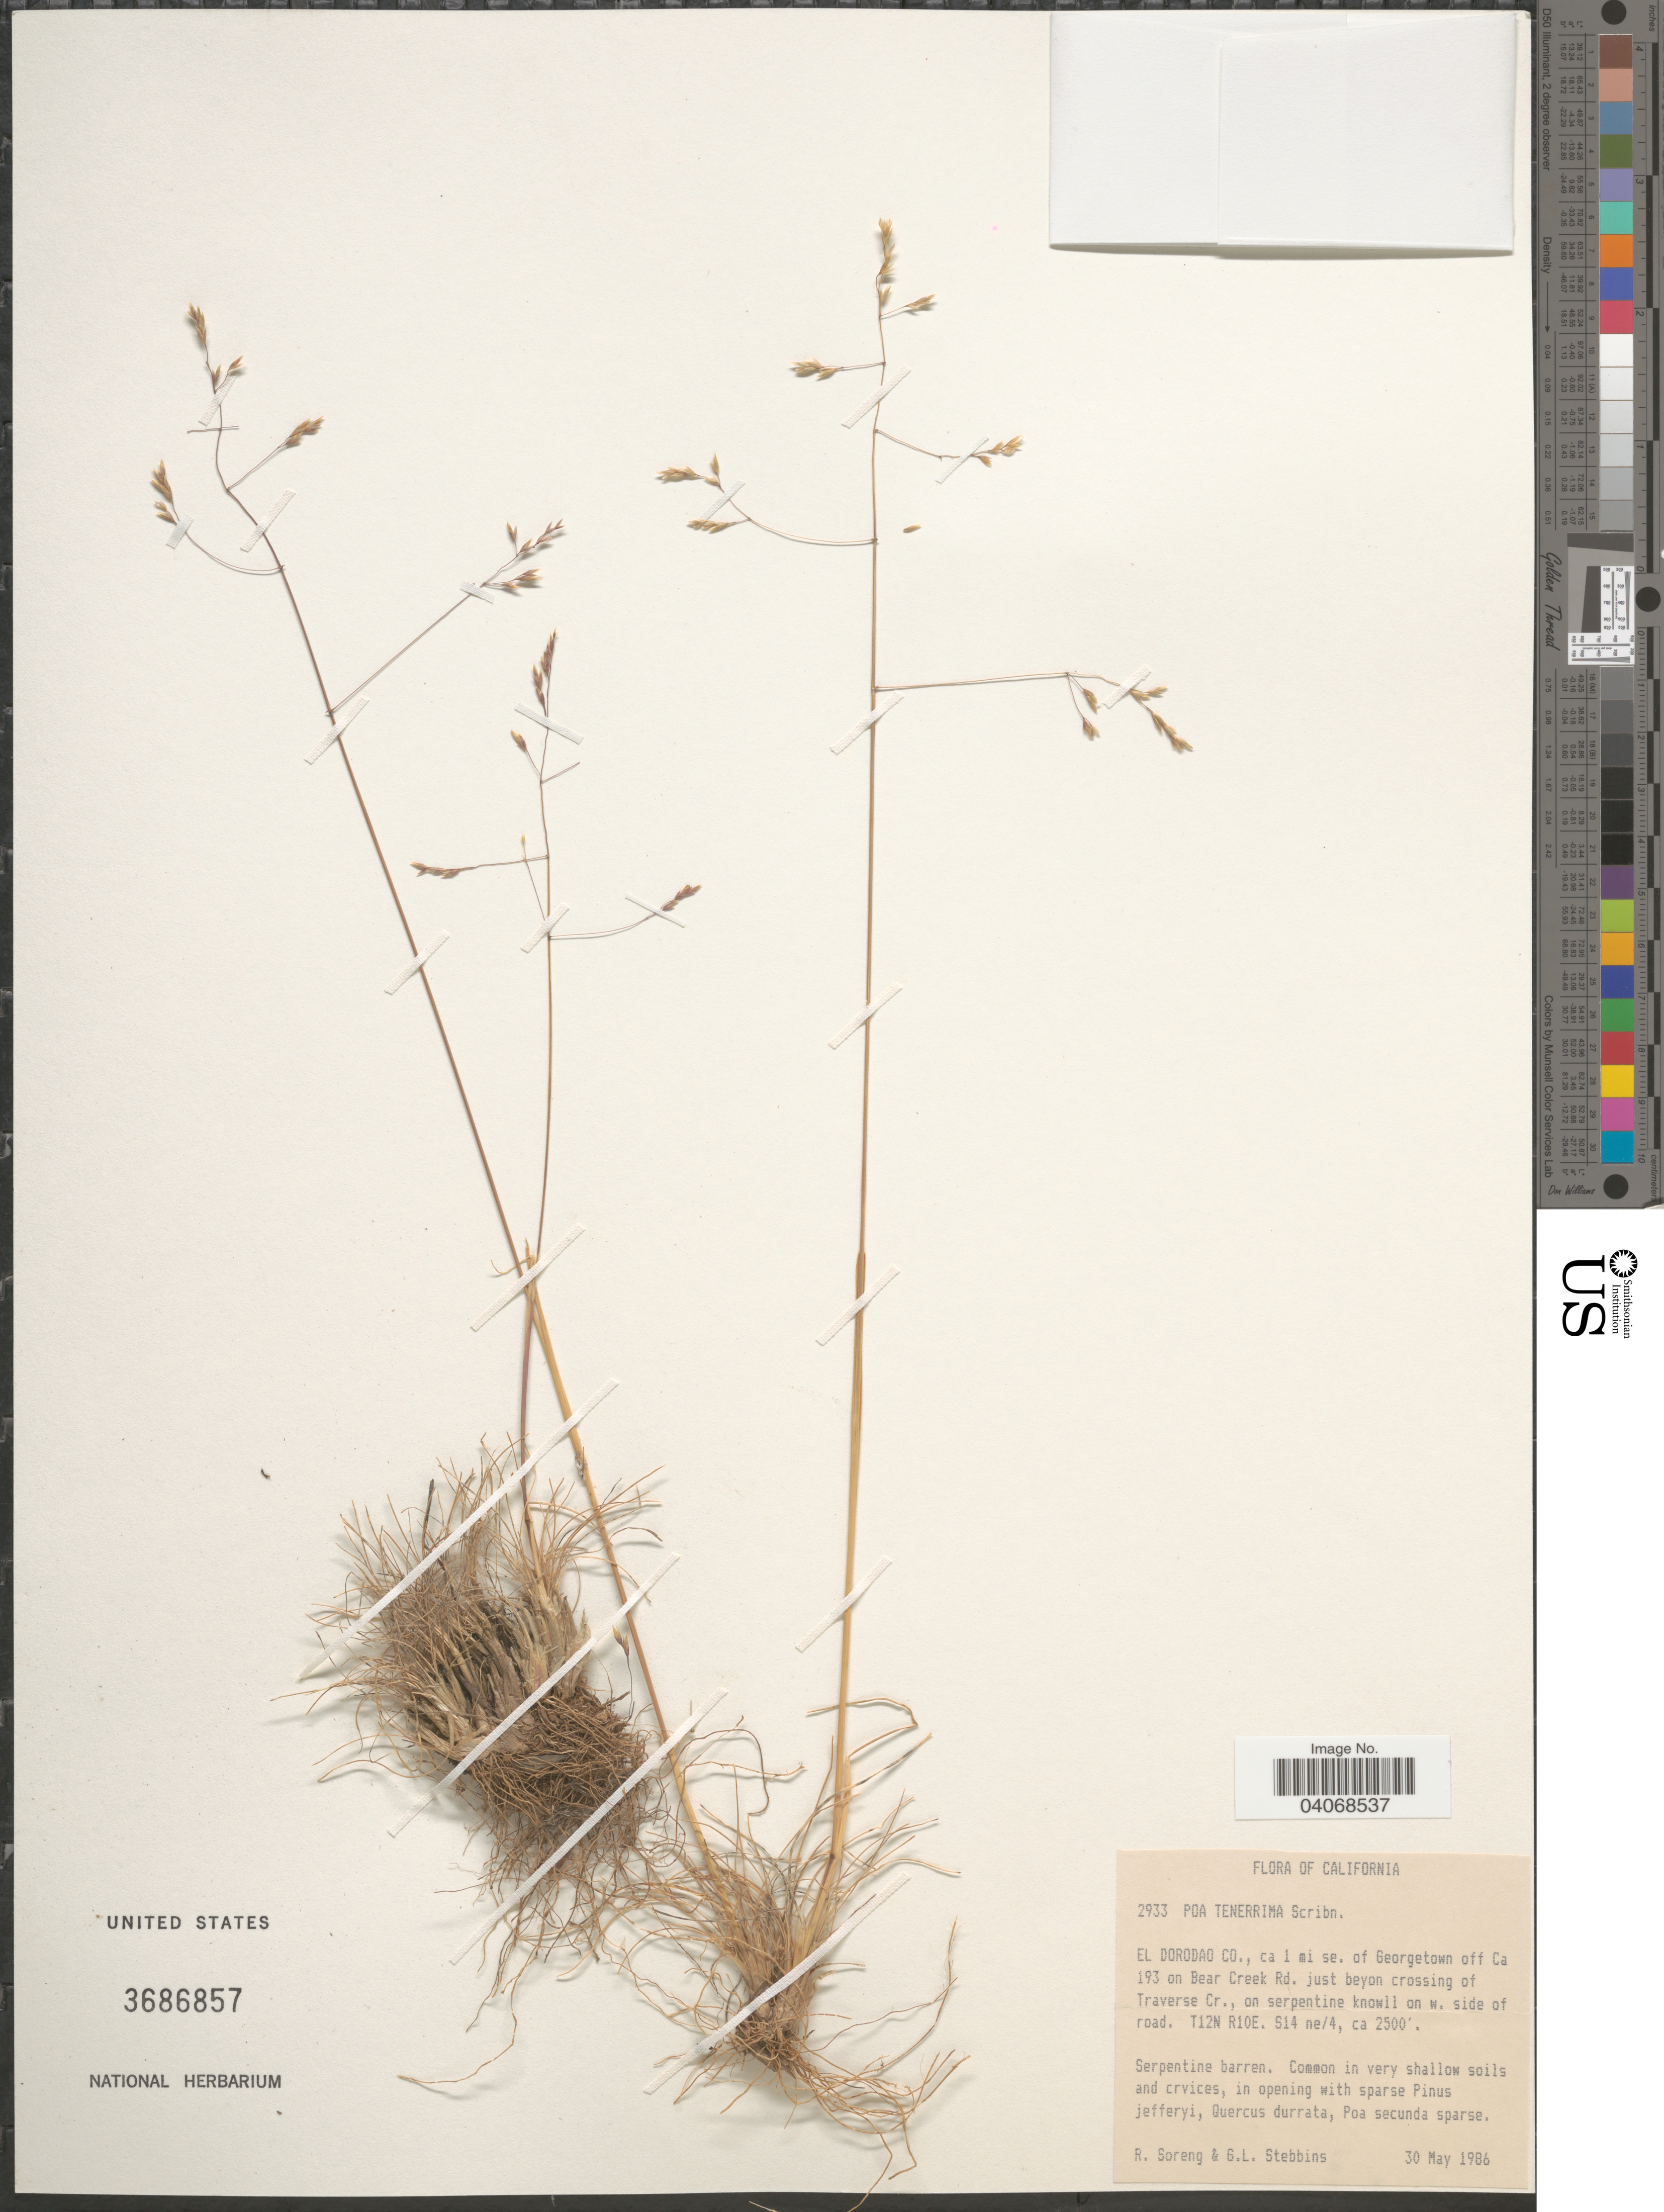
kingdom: Plantae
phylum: Tracheophyta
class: Liliopsida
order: Poales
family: Poaceae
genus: Poa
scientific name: Poa tenerrima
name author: Scribn.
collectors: R. J. Soreng & G. L. Stebbins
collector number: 2933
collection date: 1986-05-30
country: United States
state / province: California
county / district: El Dorado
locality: El Dorado Co., ca 1 mi se. of Georgetown off CA 193 on Bear Creek Rd. just beyon crossing of Traverse Cr., on serpentine knowll on w. side of road. T12N R10E. S14 ne/4.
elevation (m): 762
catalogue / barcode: US 3686857